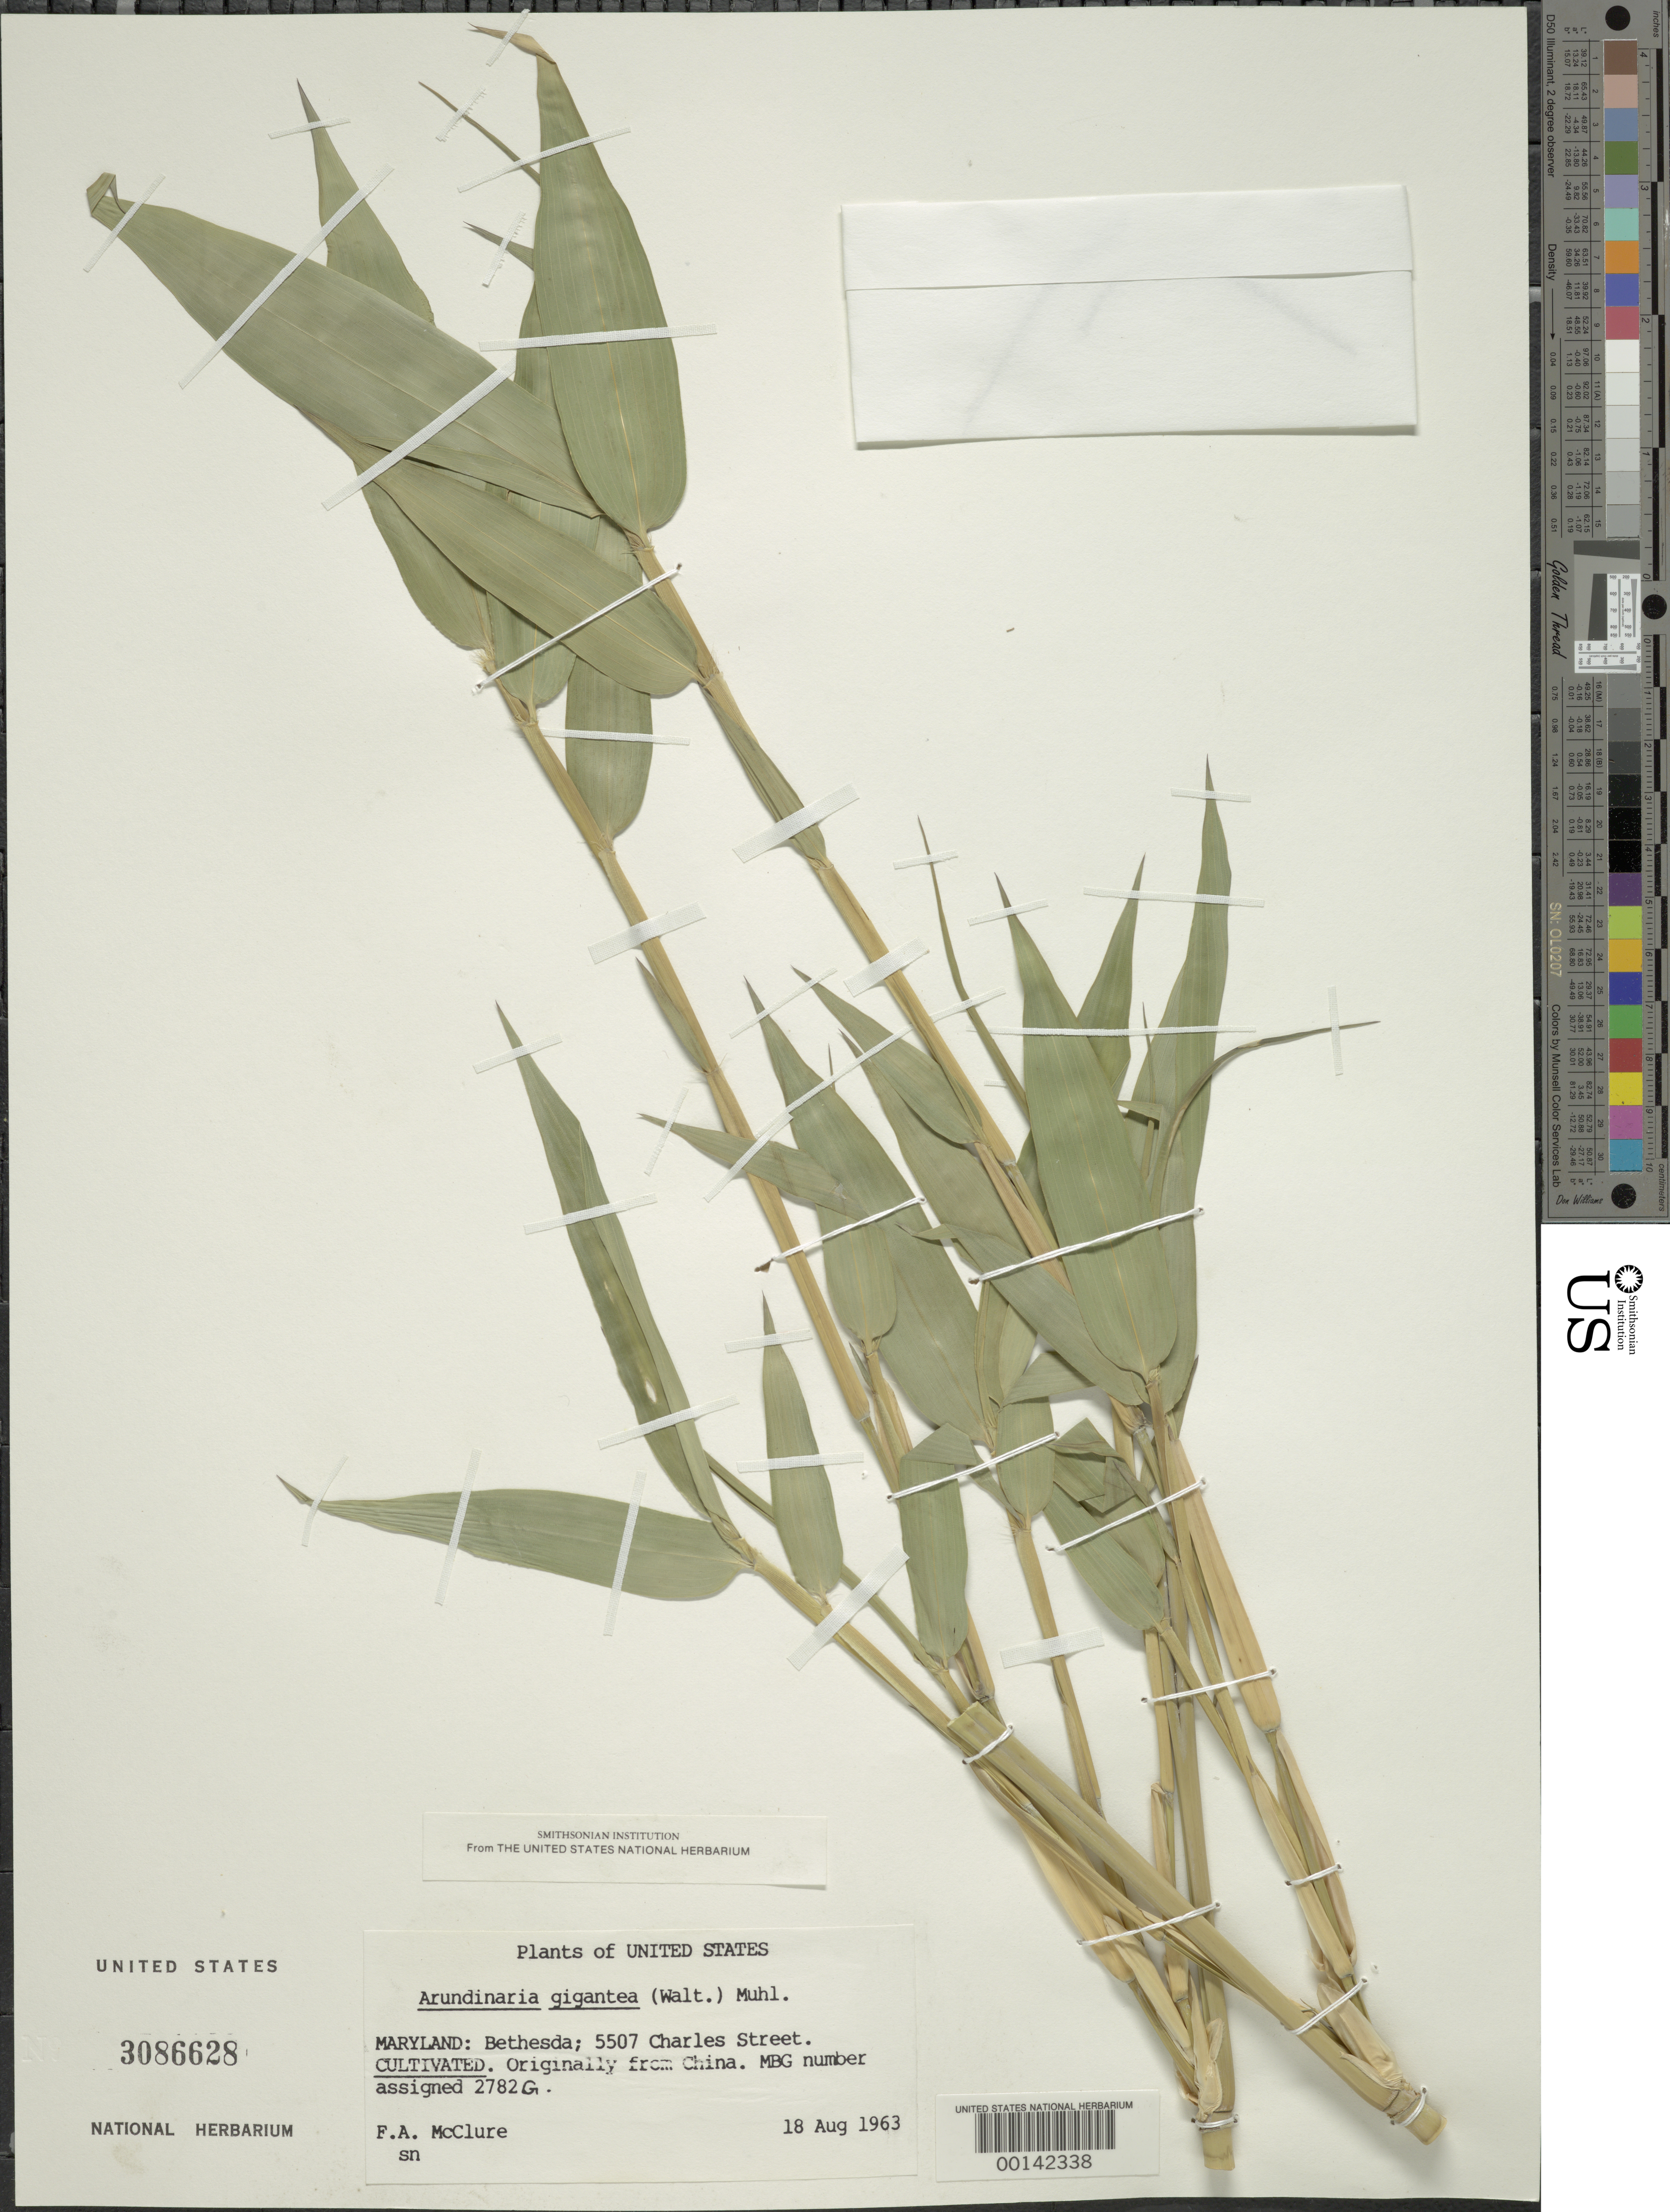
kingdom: Plantae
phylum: Tracheophyta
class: Liliopsida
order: Poales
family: Poaceae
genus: Arundinaria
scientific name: Arundinaria gigantea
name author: (Walter) Muhl.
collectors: F. A. McClure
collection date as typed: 18 Aug 1963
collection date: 1963-08-18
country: United States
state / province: Maryland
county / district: Montgomery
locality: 5507 Charles Street, Bethesda (McClure's garden)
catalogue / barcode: US 3086628